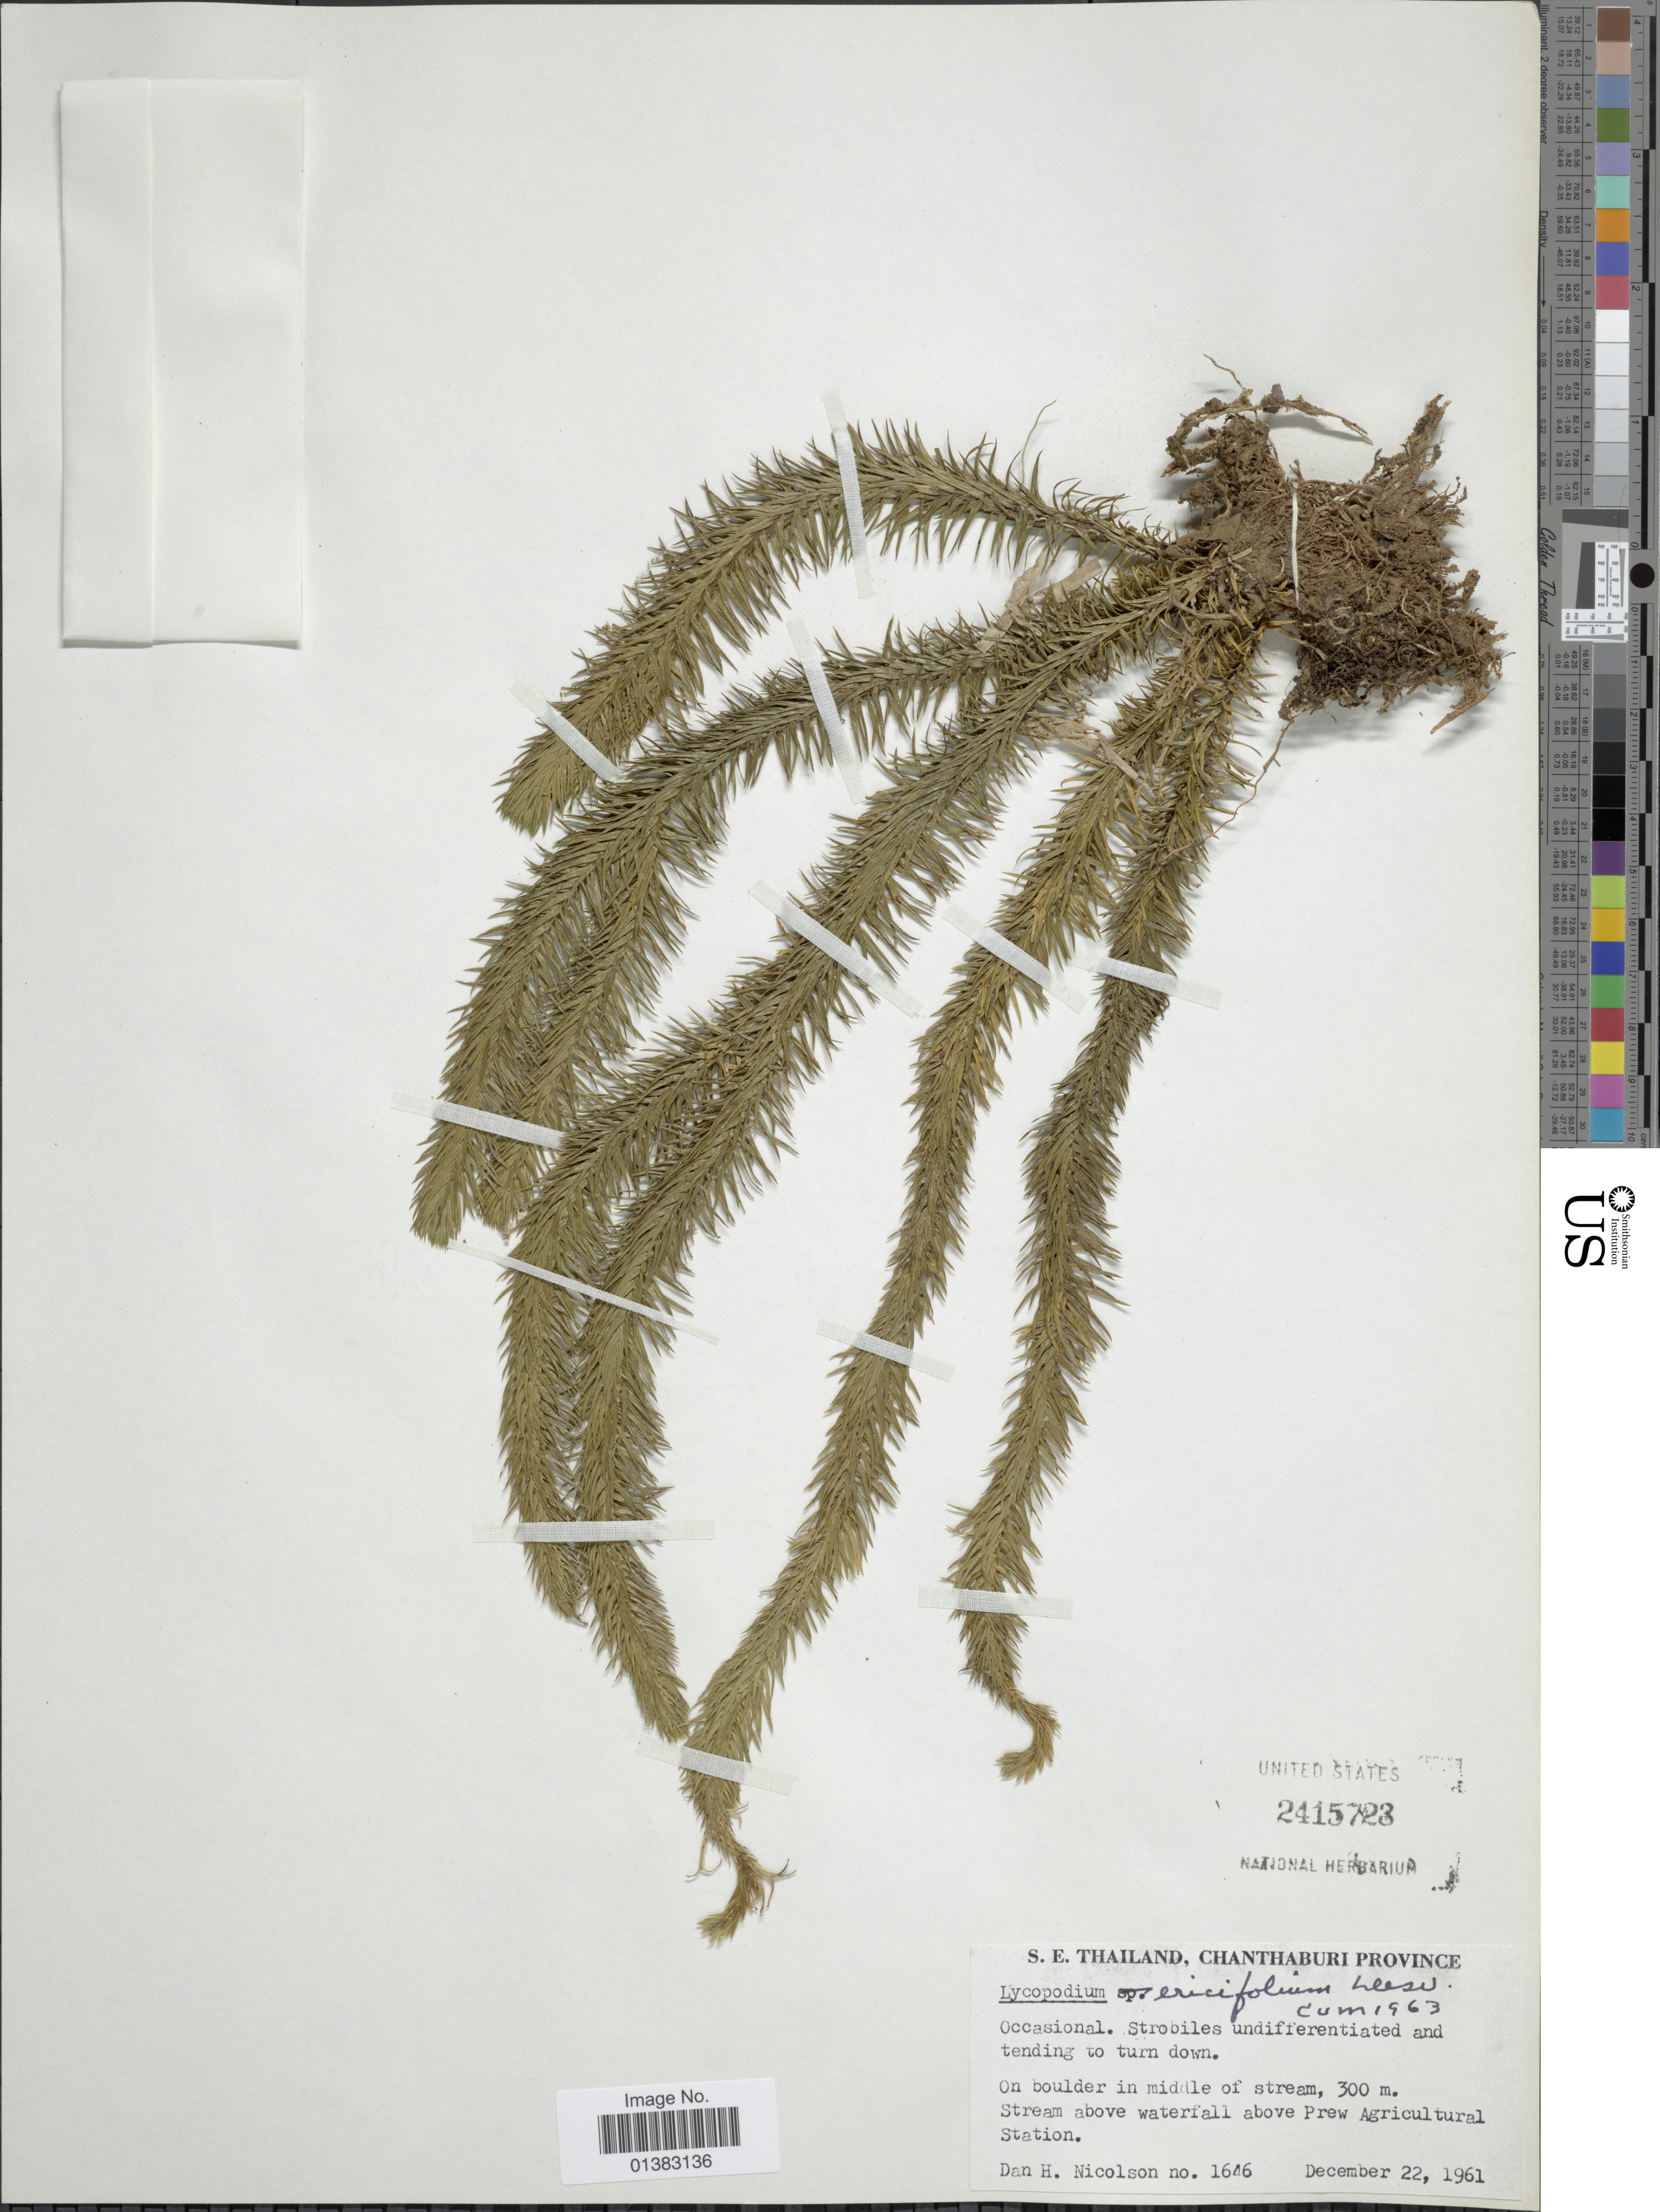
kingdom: Plantae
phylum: Tracheophyta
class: Lycopodiopsida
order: Lycopodiales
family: Lycopodiaceae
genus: Phlegmariurus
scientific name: Phlegmariurus ulcifolius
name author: (Sw.) S. R. Gosh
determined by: Field, A. R.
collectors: D. H. Nicolson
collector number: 1646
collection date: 1961-12-22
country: Thailand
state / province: Chanthaburi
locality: S.E. Thailand, On boulder in middle of stream, Stream above waterfall above Prew Agricultural Station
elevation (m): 300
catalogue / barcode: US 2415723